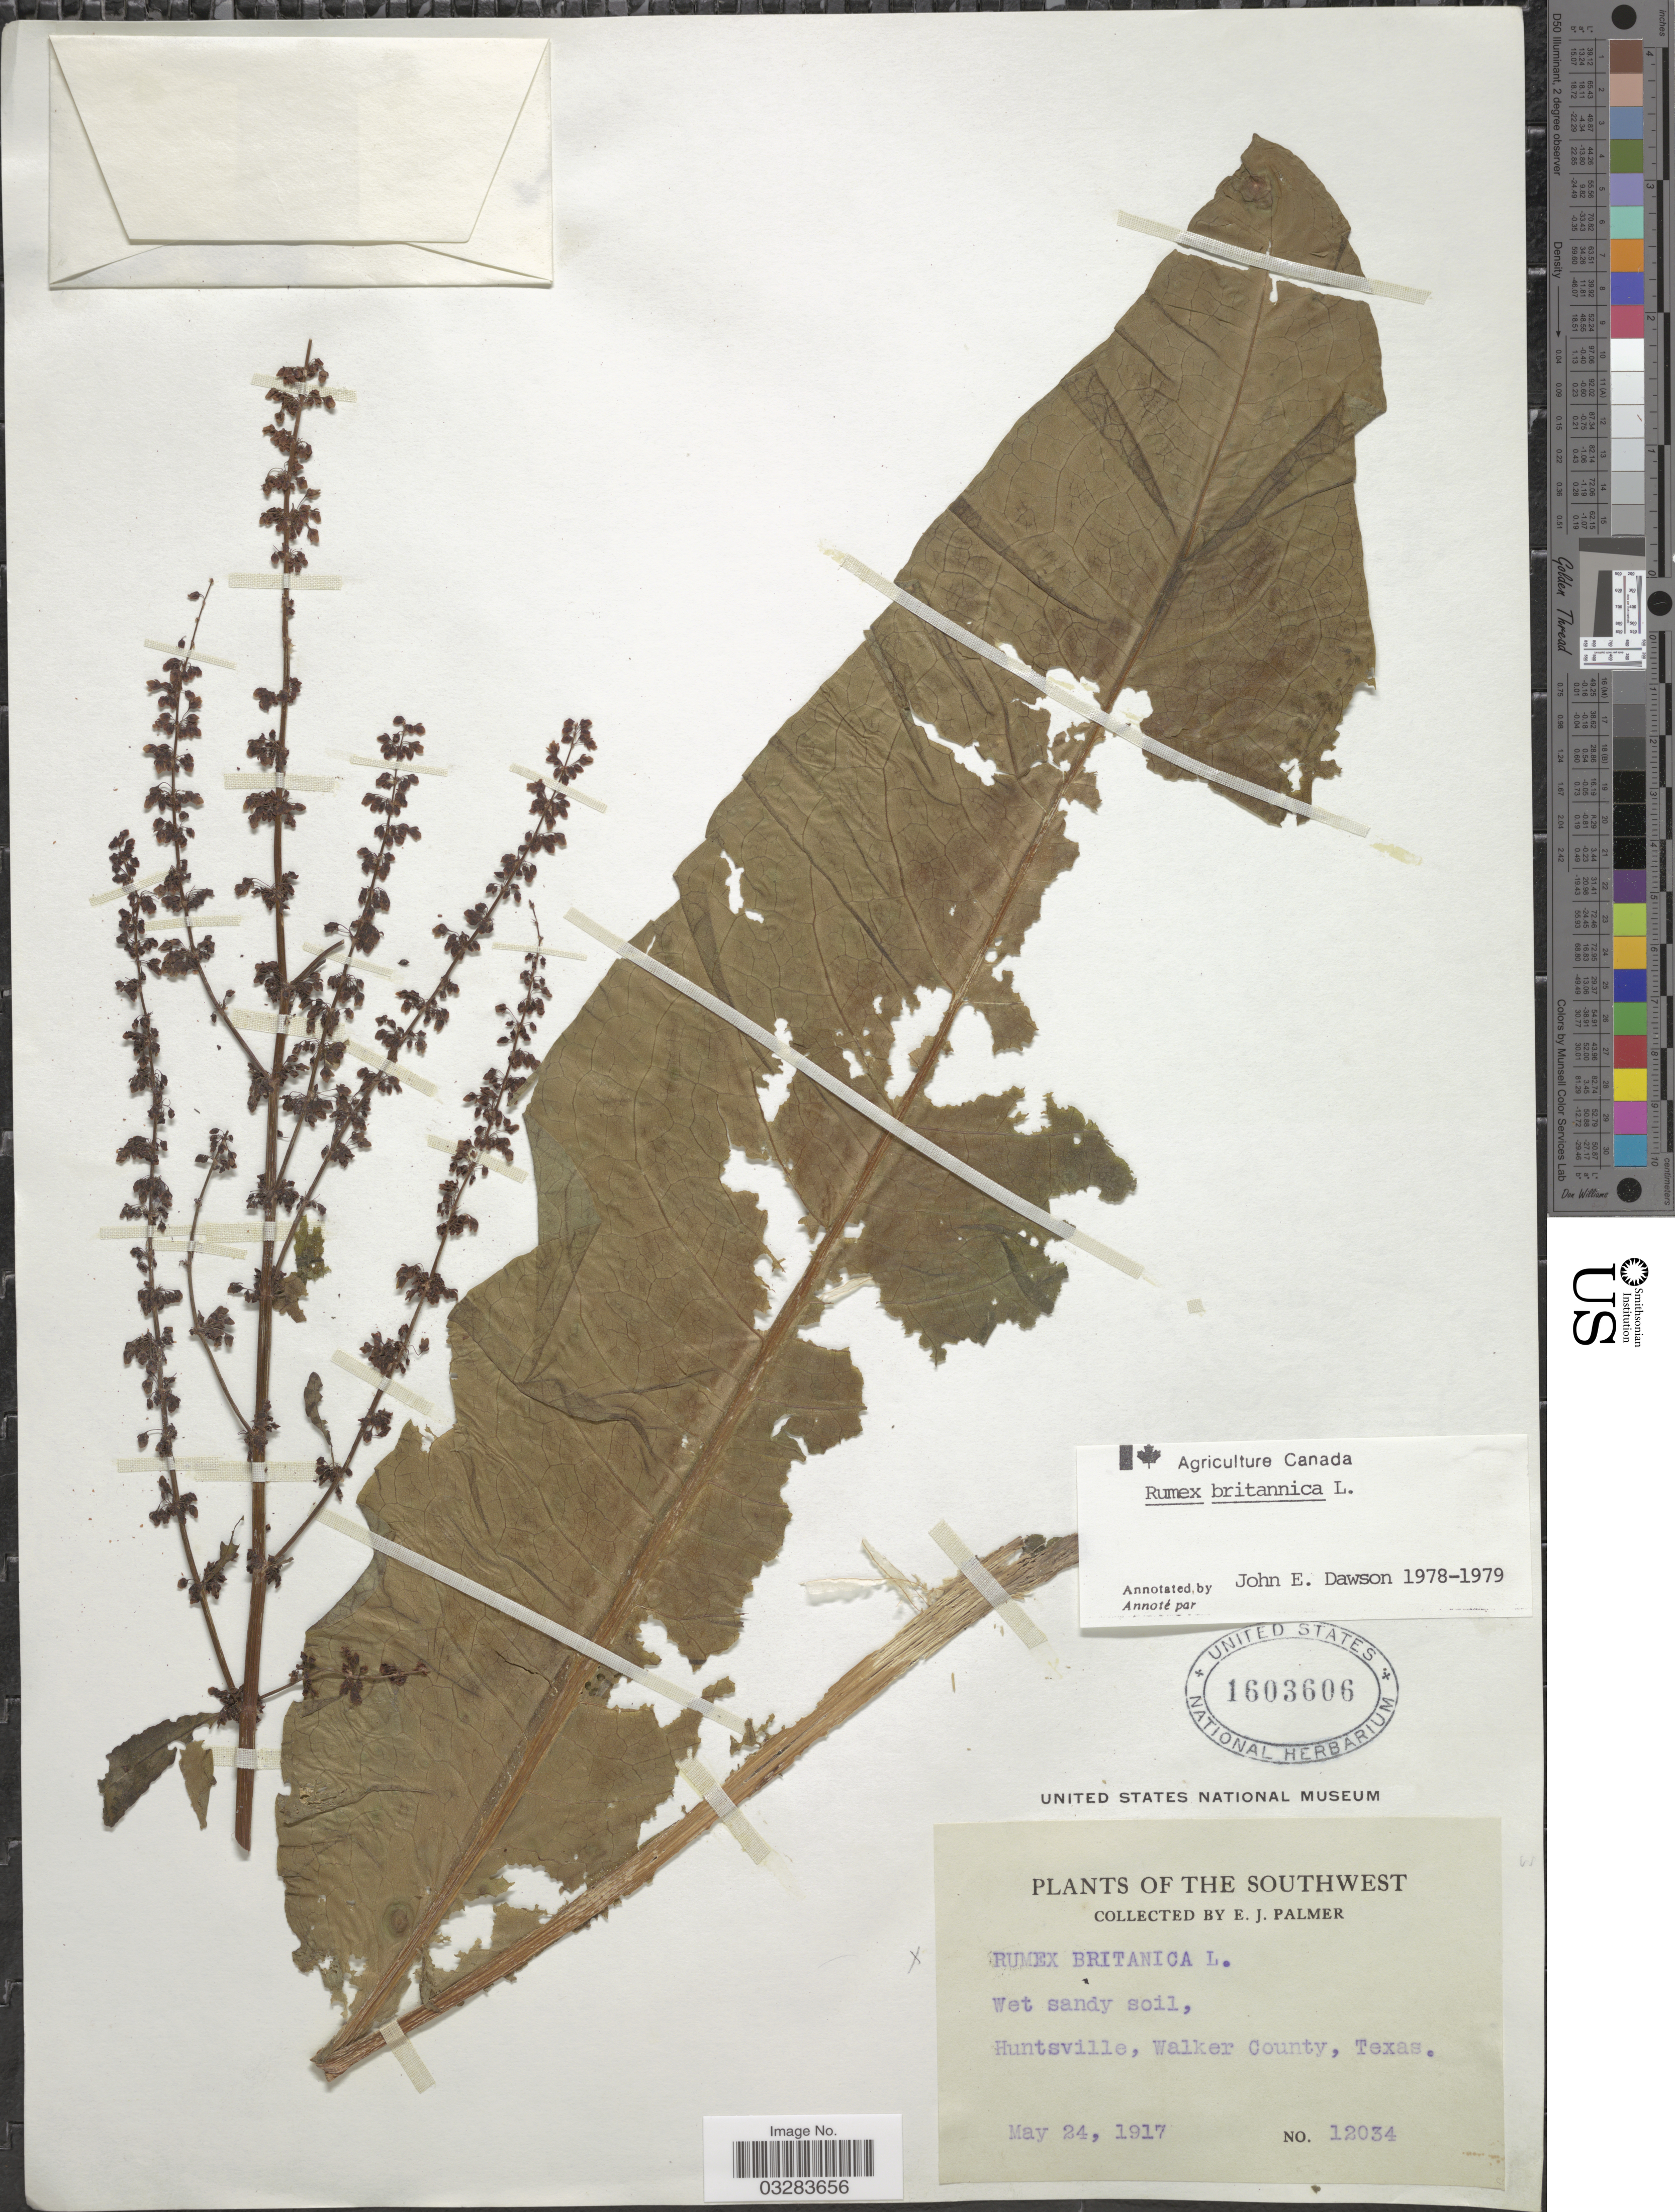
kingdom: Plantae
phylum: Tracheophyta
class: Magnoliopsida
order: Caryophyllales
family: Polygonaceae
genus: Rumex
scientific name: Rumex britannica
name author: L.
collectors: E. J. Palmer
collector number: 12034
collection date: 1917-05-24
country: United States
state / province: Texas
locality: Southwest. Huntsville, Walker County.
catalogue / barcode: US 1603606